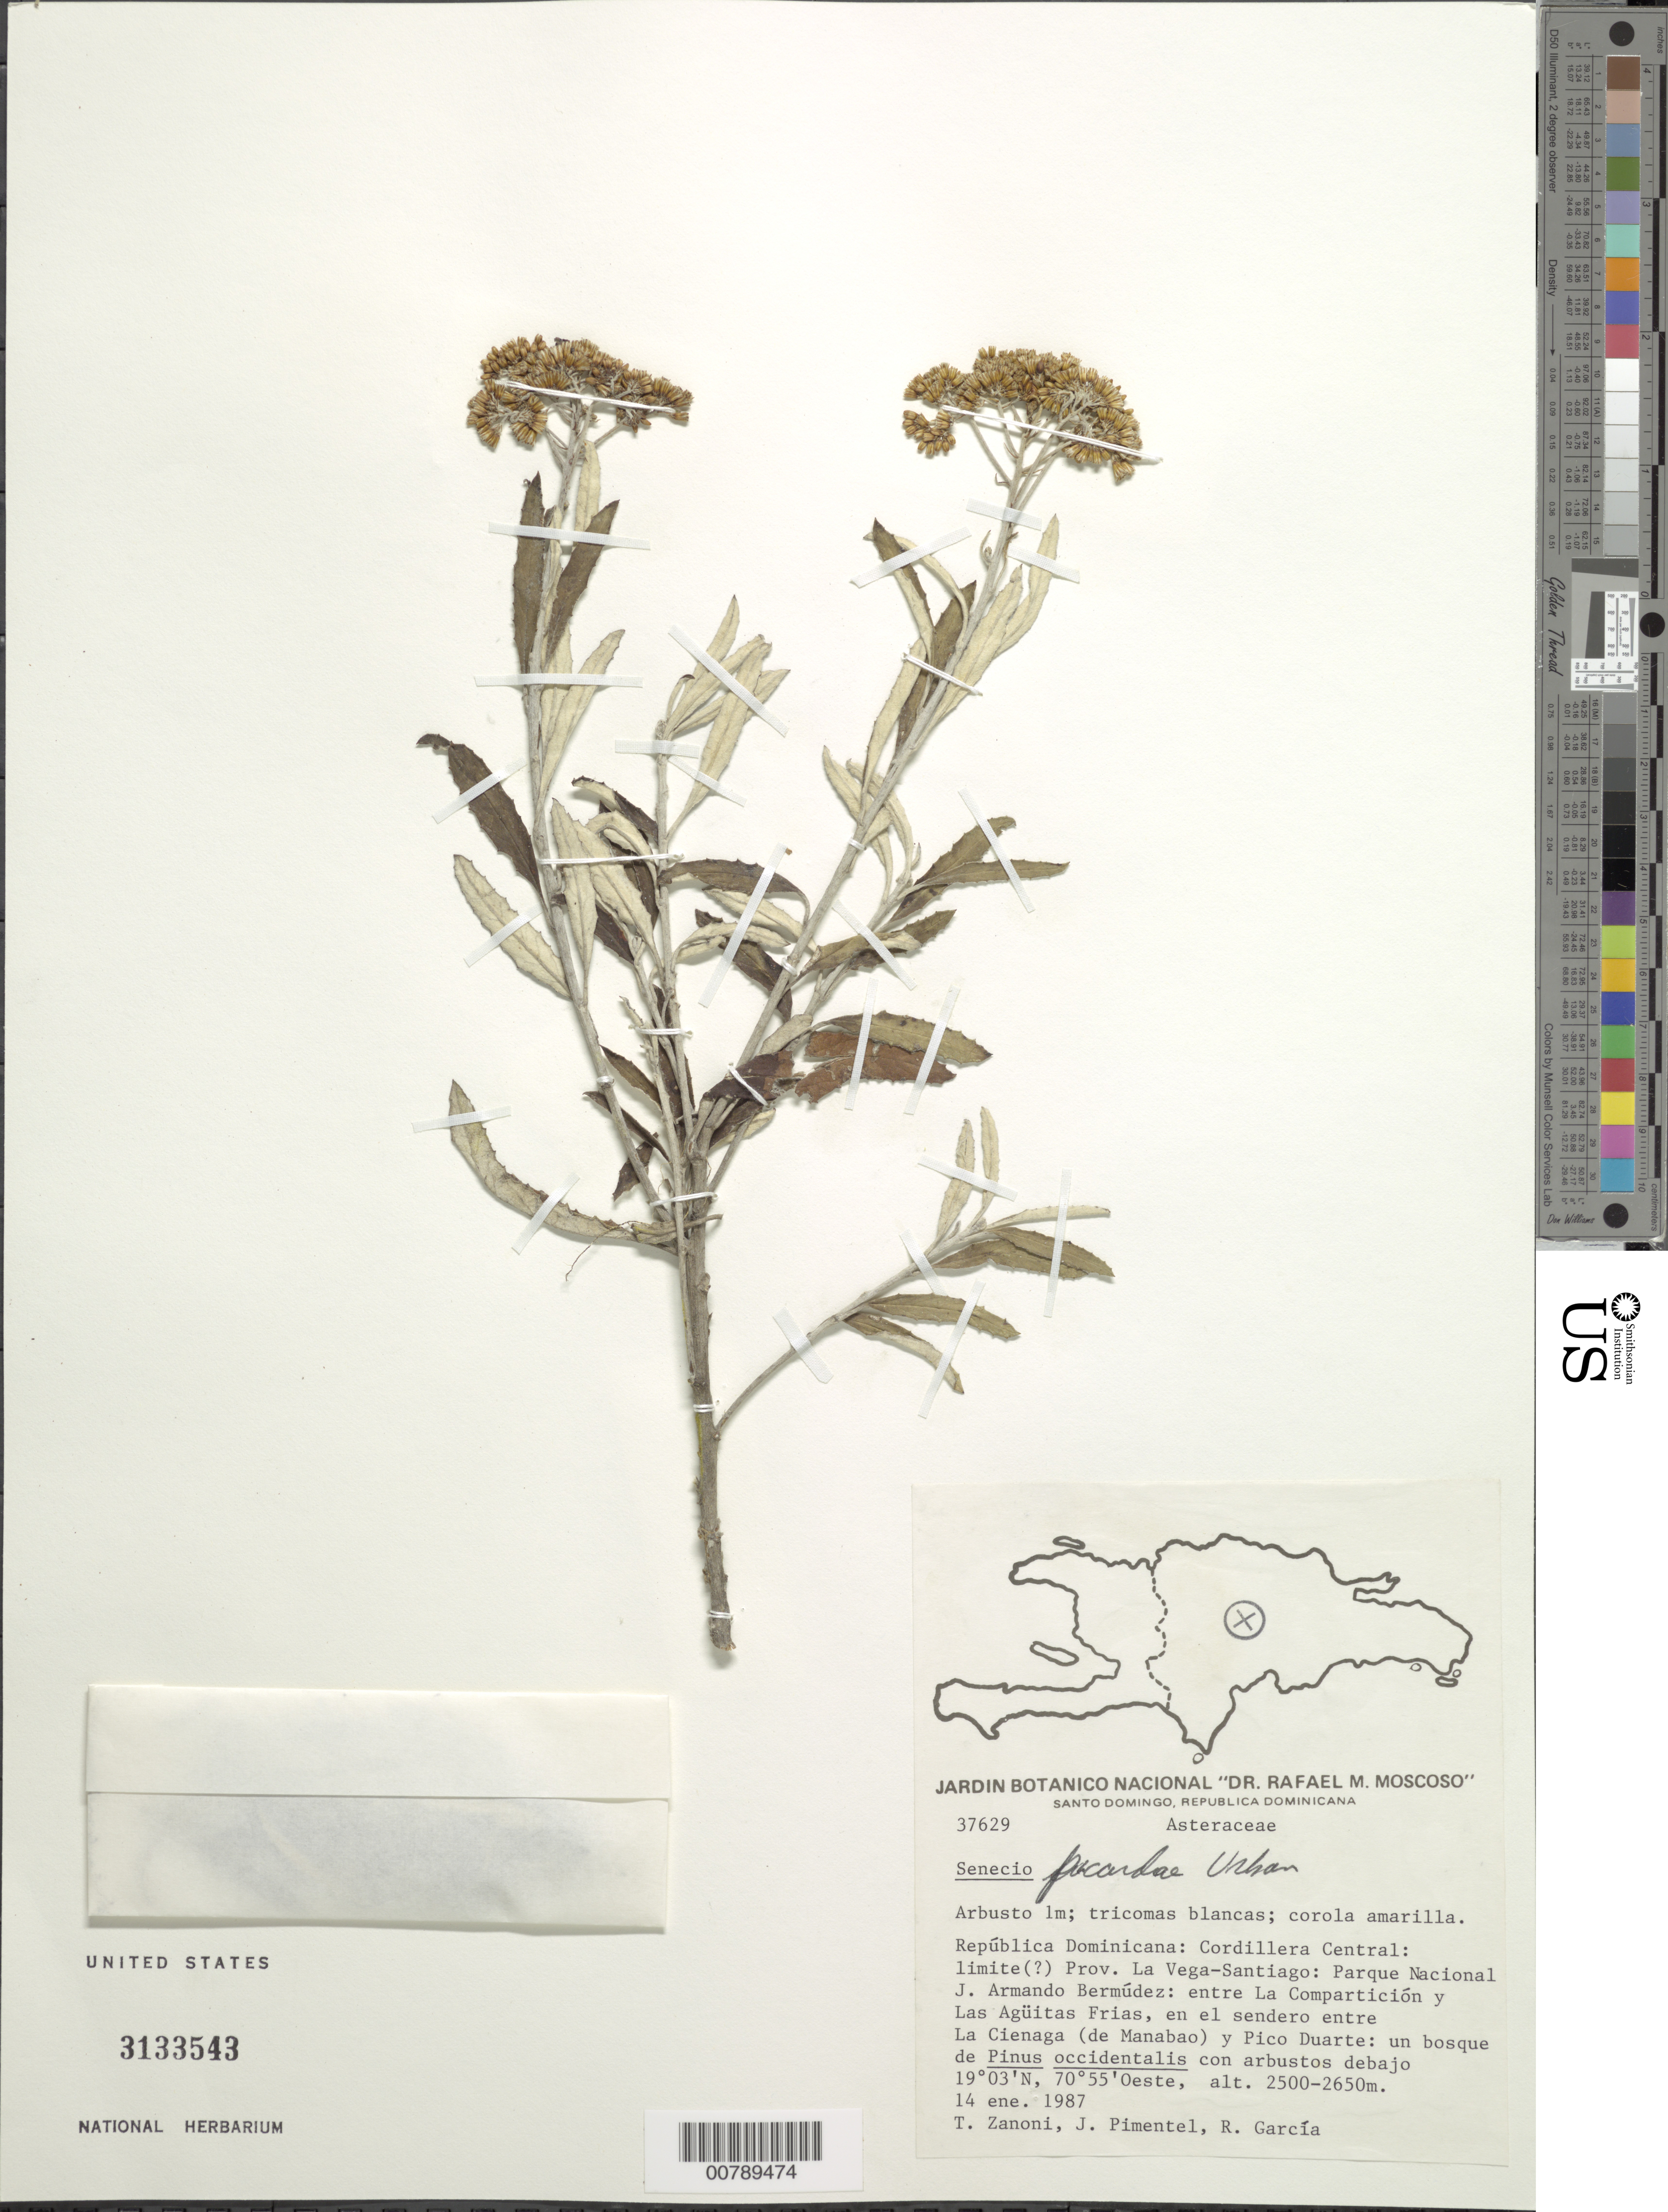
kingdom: Plantae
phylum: Tracheophyta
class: Magnoliopsida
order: Asterales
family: Asteraceae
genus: Senecio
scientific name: Senecio picardae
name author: Krug & Urb.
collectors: T. A. Zanoni, J. Pimentel & R. G. García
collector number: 37629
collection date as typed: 14 Jan 1987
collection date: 1987-01-14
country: Dominican Republic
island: Hispaniola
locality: Cordillera Central: limite (?) Prov. La Vega-Santiago, Parque Nacional J. Armando Bermúdez, entre La Compartición y Las Agüitas Frias, en el sendero entre La Cienaga (de Manabao) y Pico Duarte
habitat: Bosque de Pinus occidentalis con arbustos debajo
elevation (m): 2500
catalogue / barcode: US 3133543